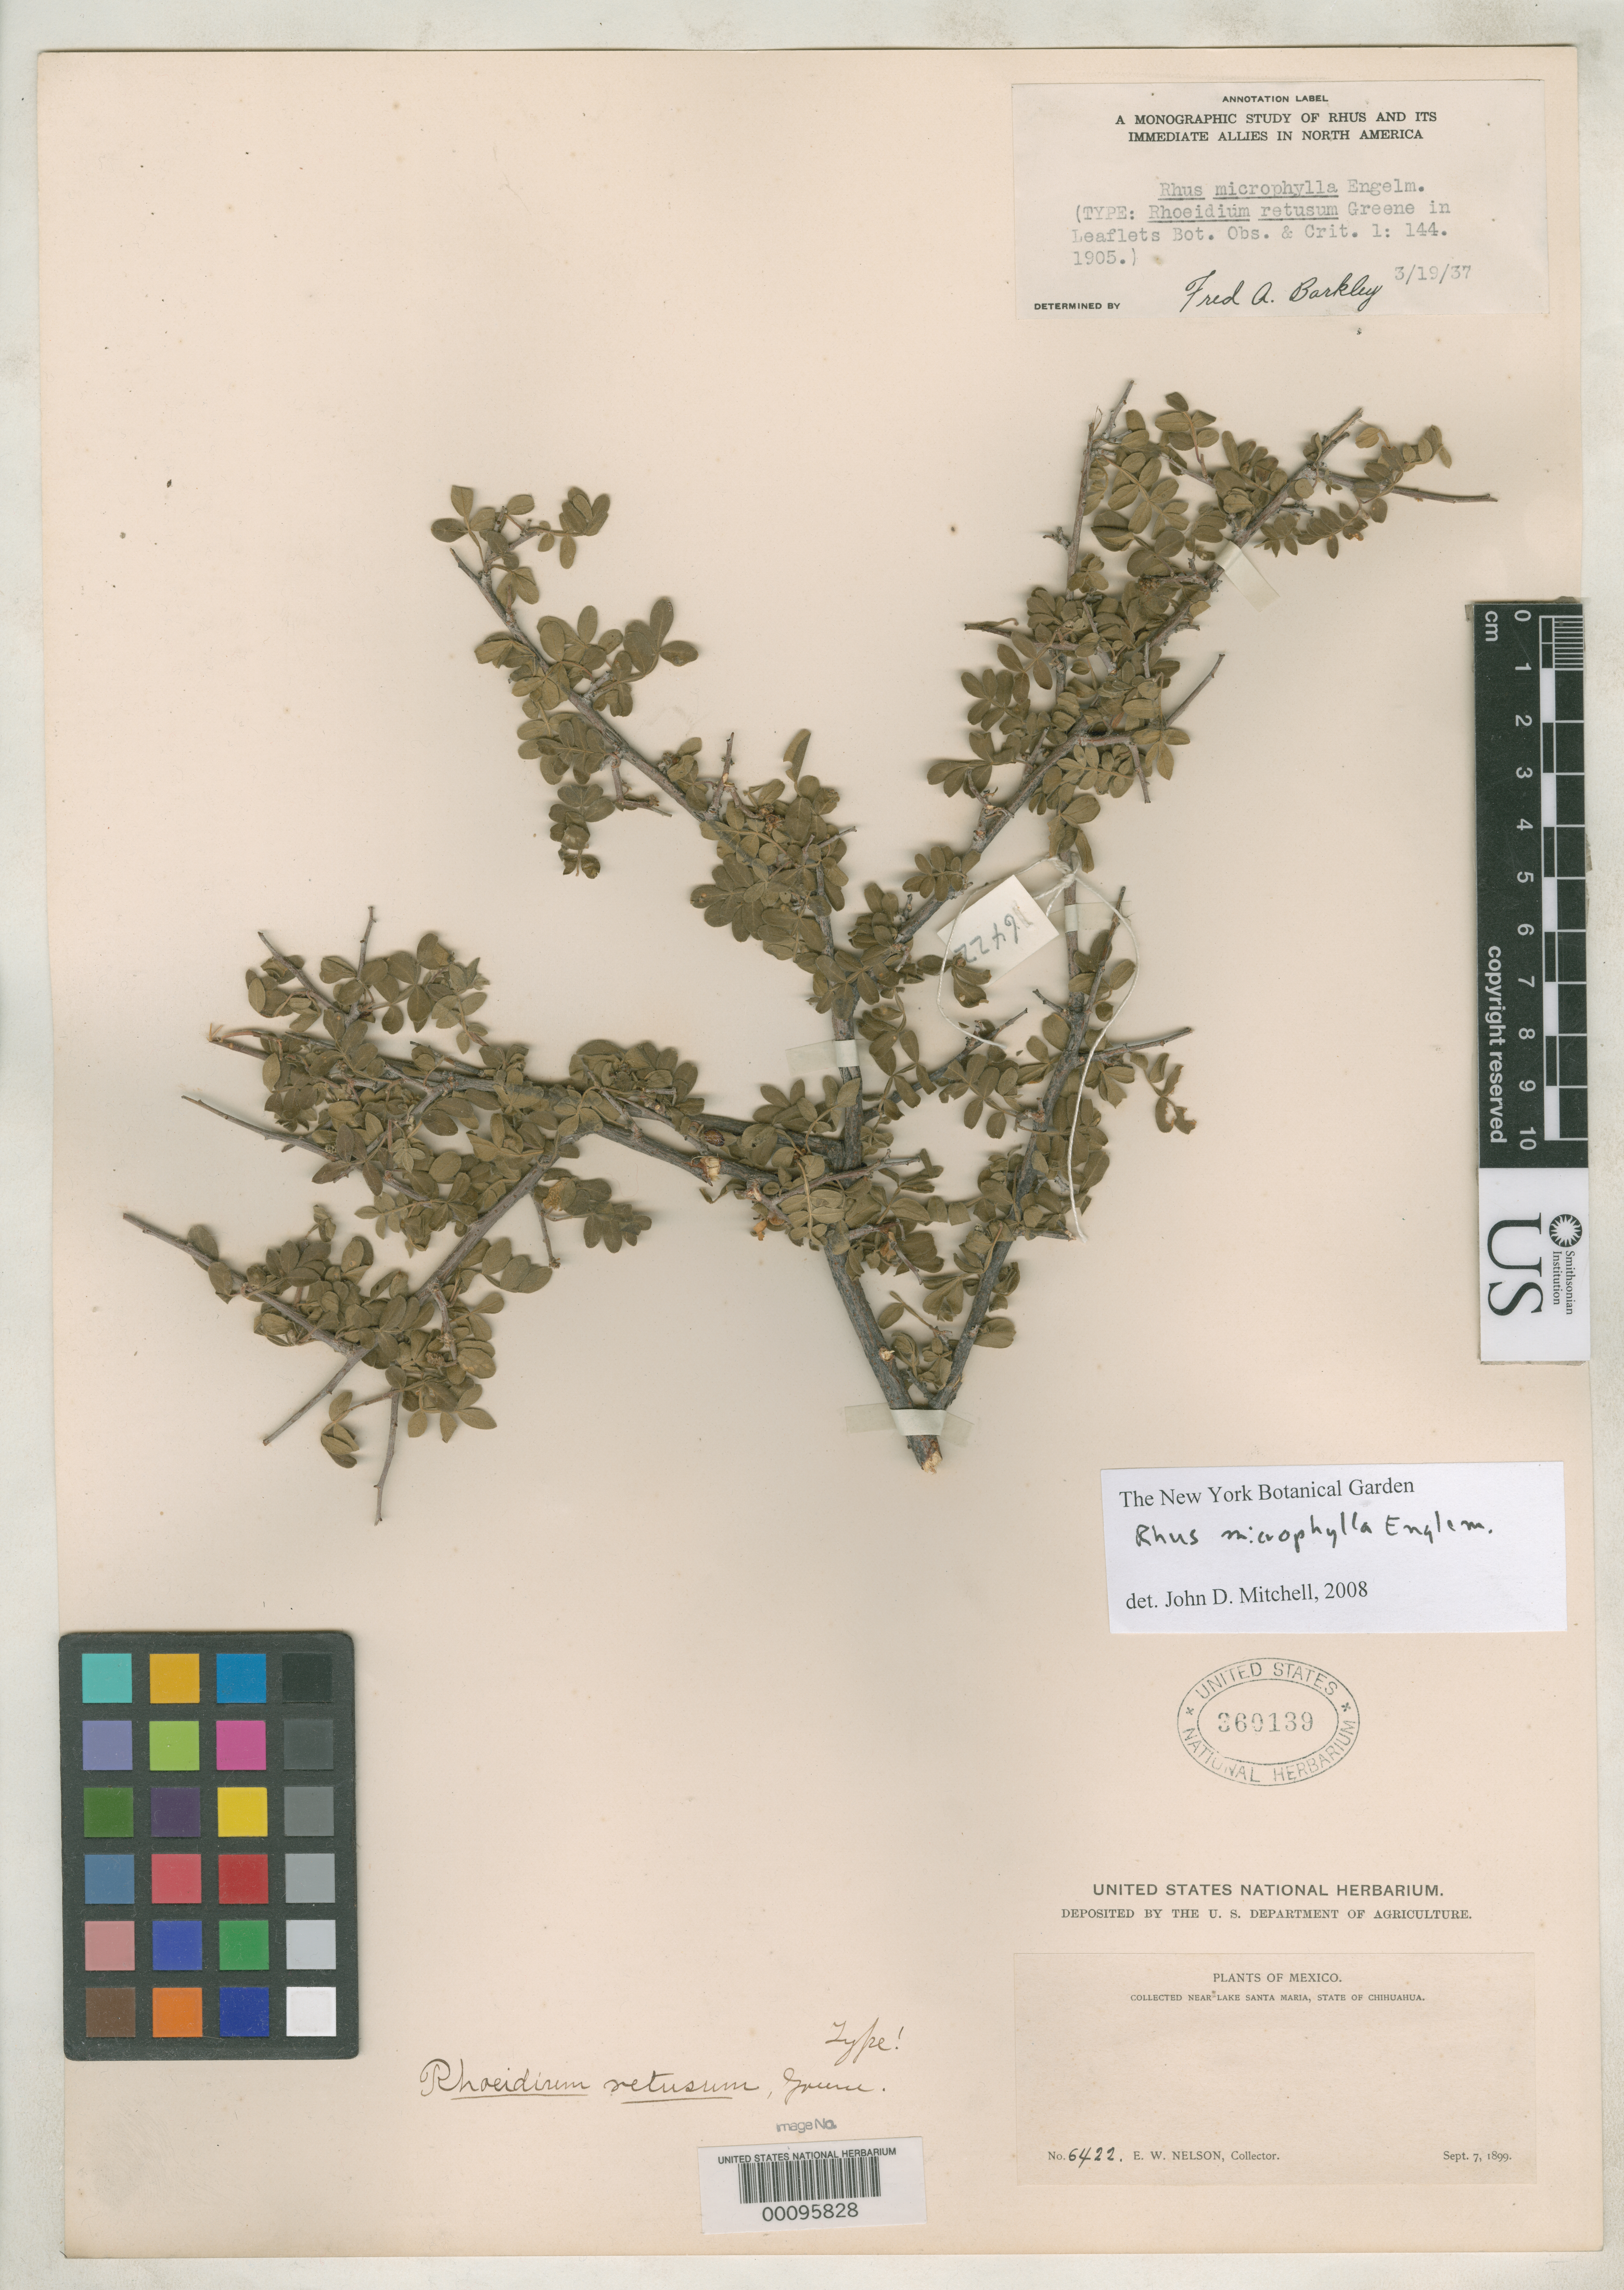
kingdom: Plantae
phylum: Tracheophyta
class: Magnoliopsida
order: Sapindales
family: Anacardiaceae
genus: Rhoeidium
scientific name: Rhoeidium retusum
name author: Greene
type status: Syntype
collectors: E. W. Nelson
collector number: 6422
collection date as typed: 07 Sep 1899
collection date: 1899-09-07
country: Mexico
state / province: Chihuahua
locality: Near Lake Santa Maria.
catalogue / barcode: US 360139